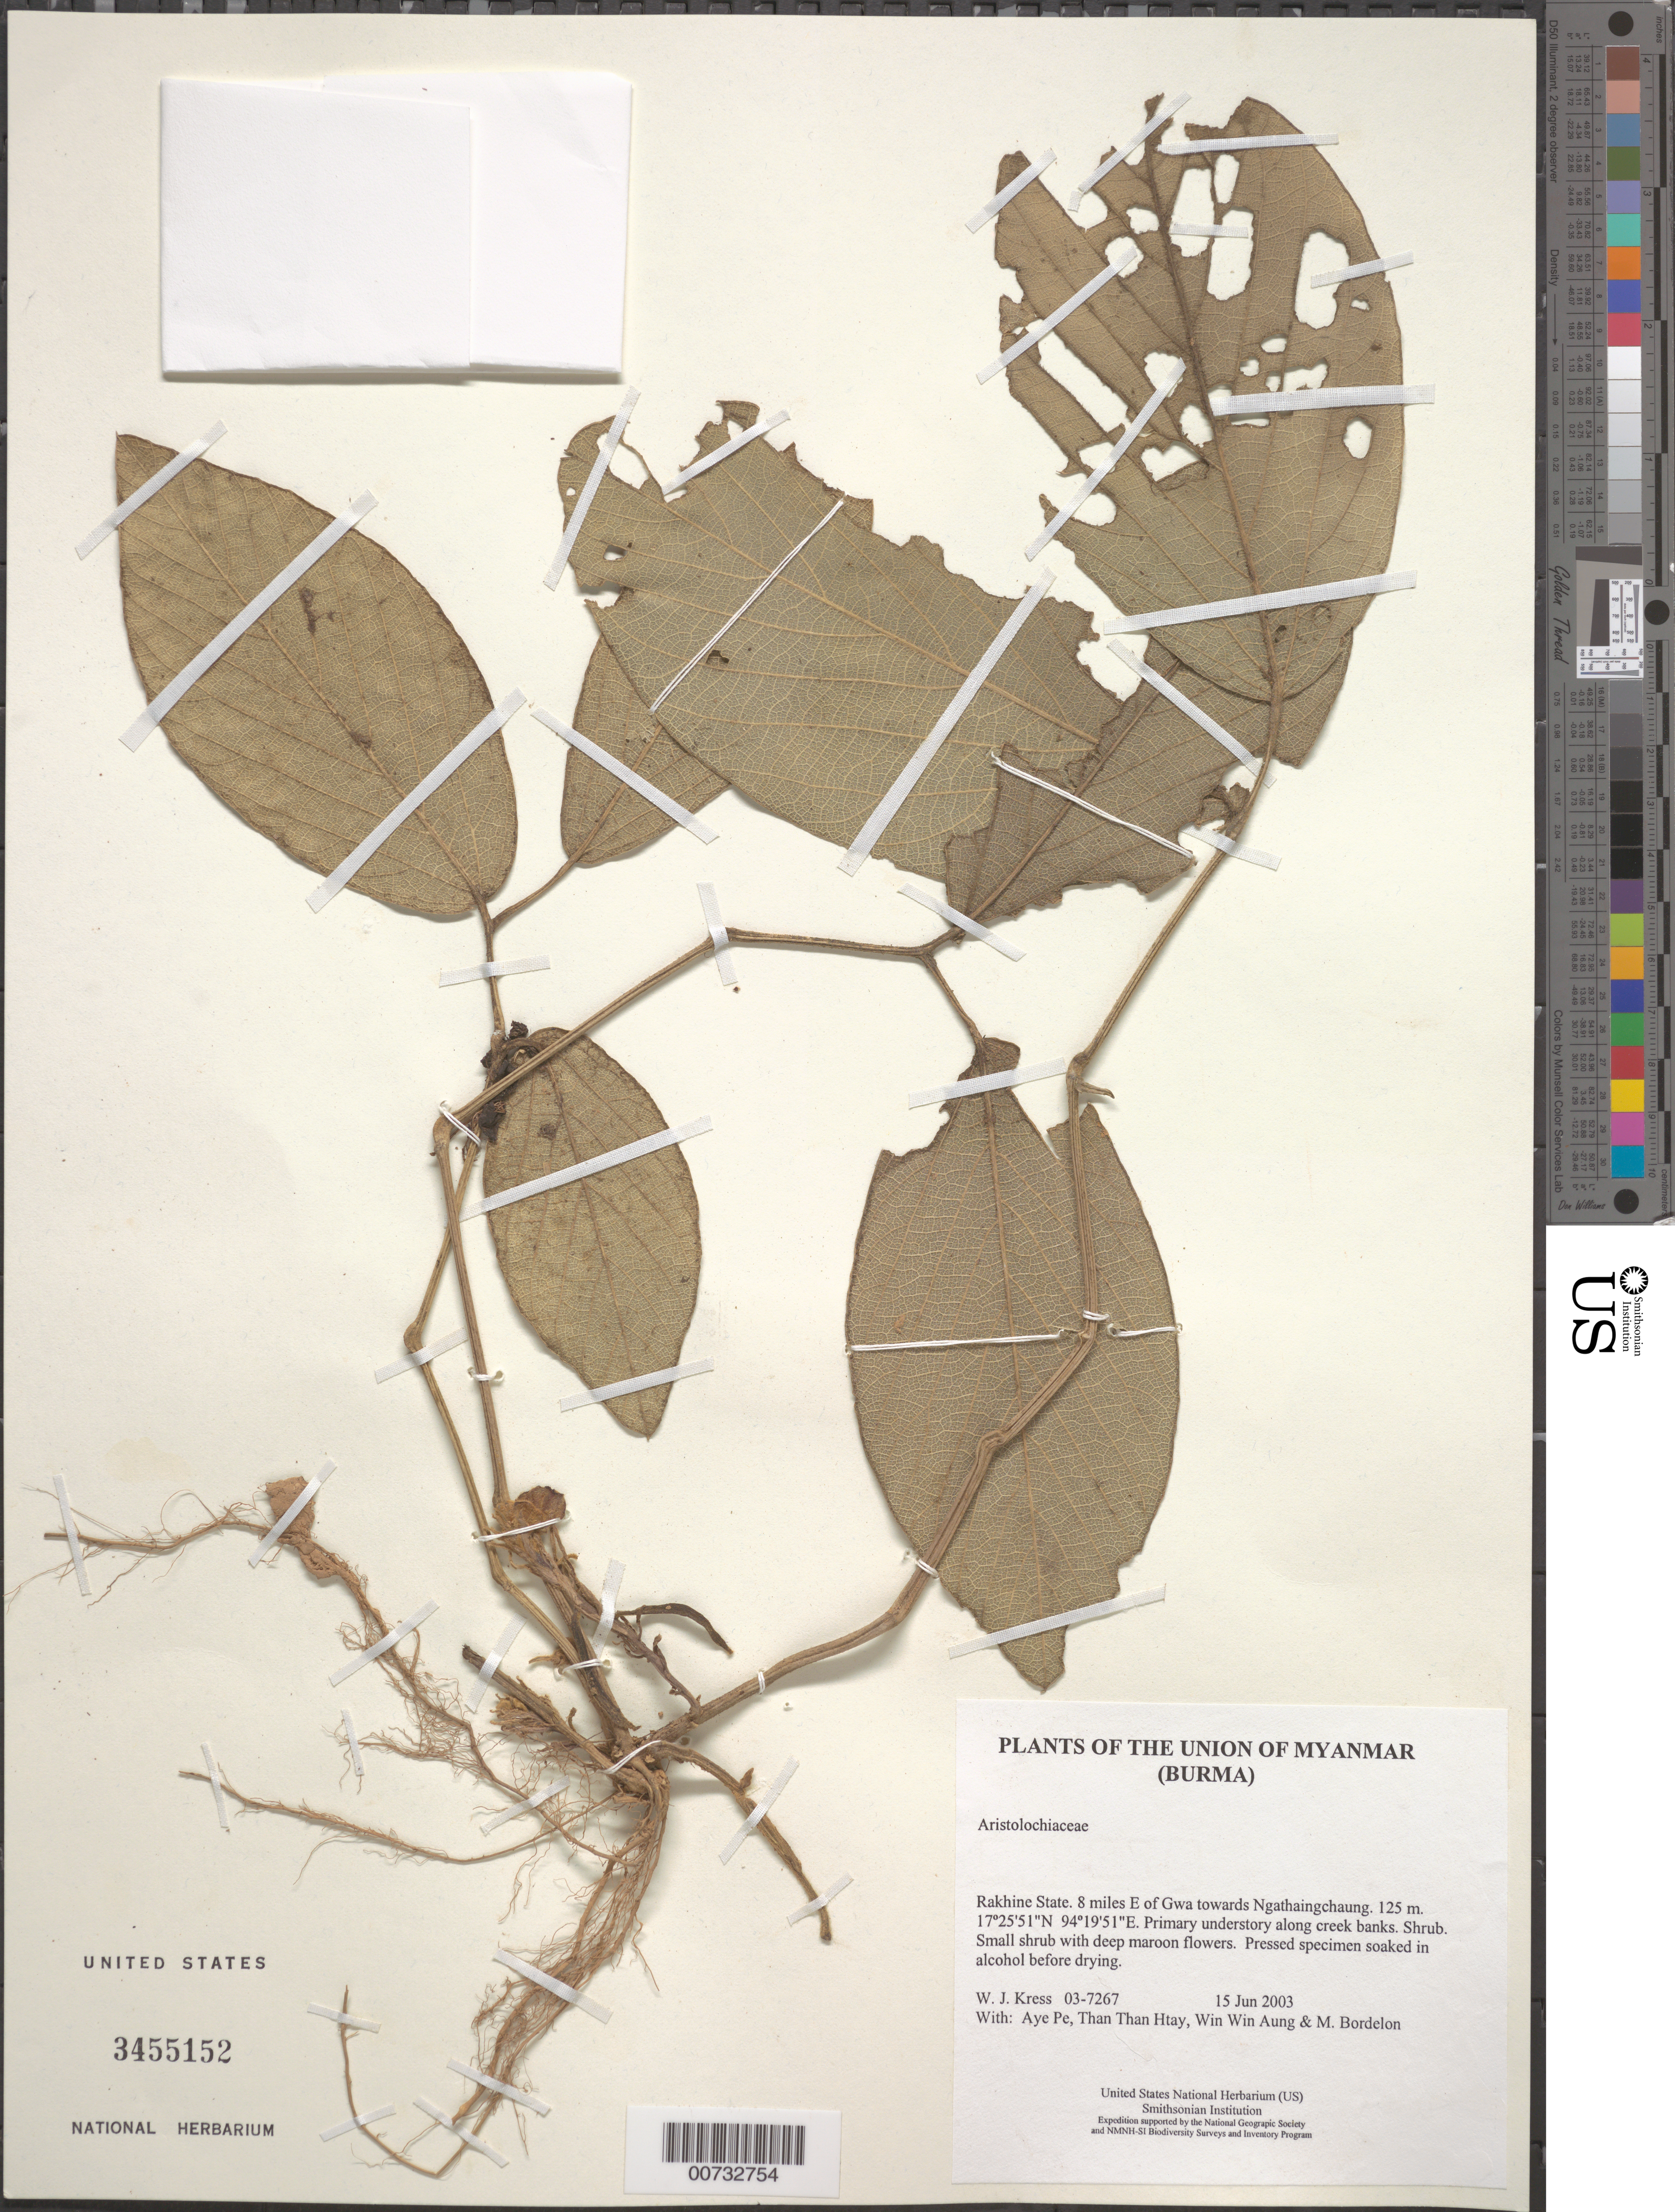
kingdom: Plantae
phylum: Tracheophyta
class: Magnoliopsida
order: Piperales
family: Aristolochiaceae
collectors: W. J. Kress, Aye Pe, Than Than Htay, Win Win Aung & M. Bordelon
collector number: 03-7267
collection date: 2003-06-15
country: Myanmar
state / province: Rakhine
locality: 8 miles E of Gwa towards Ngathaingchaung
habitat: Primary understory along creek banks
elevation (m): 125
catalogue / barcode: US 3455152